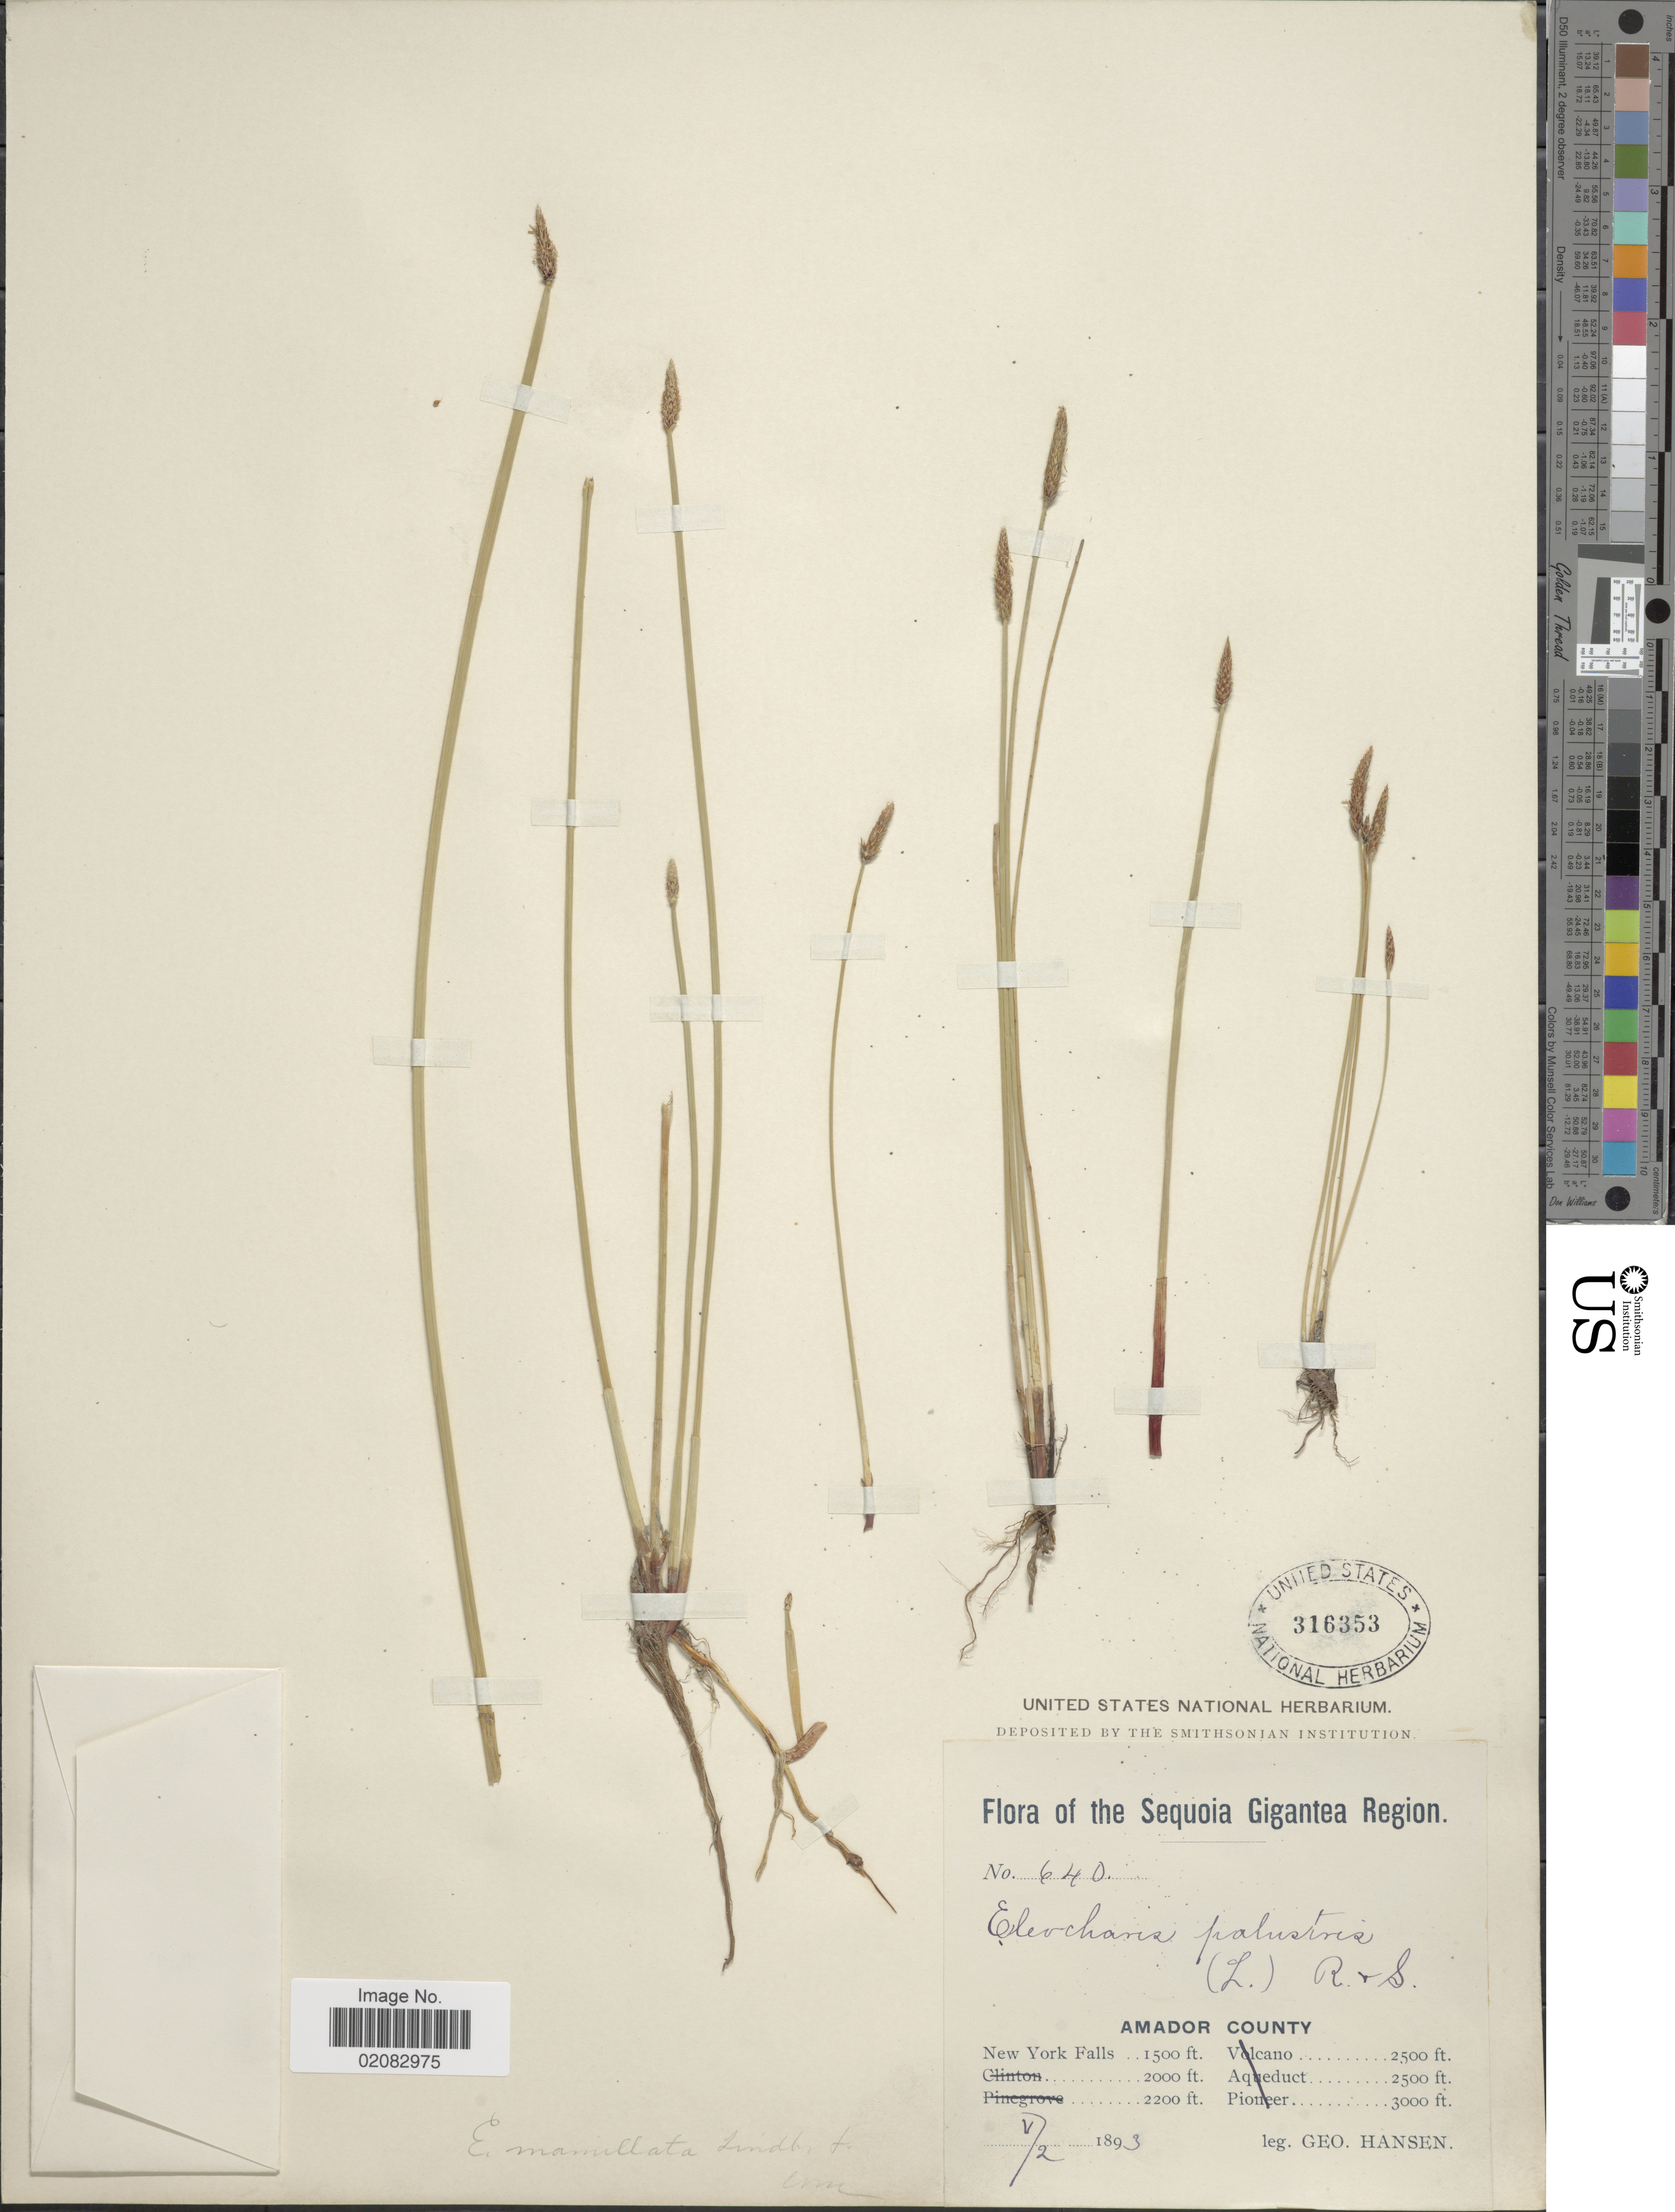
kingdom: Plantae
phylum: Tracheophyta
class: Liliopsida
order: Poales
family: Cyperaceae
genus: Eleocharis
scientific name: Eleocharis macrostachya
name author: Britton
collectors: G. Hansen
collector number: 640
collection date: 1893-05-02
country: United States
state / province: California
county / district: Amador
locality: Sequoia Gigantea Region, Amador County, New York Falls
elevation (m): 457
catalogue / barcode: US 316353